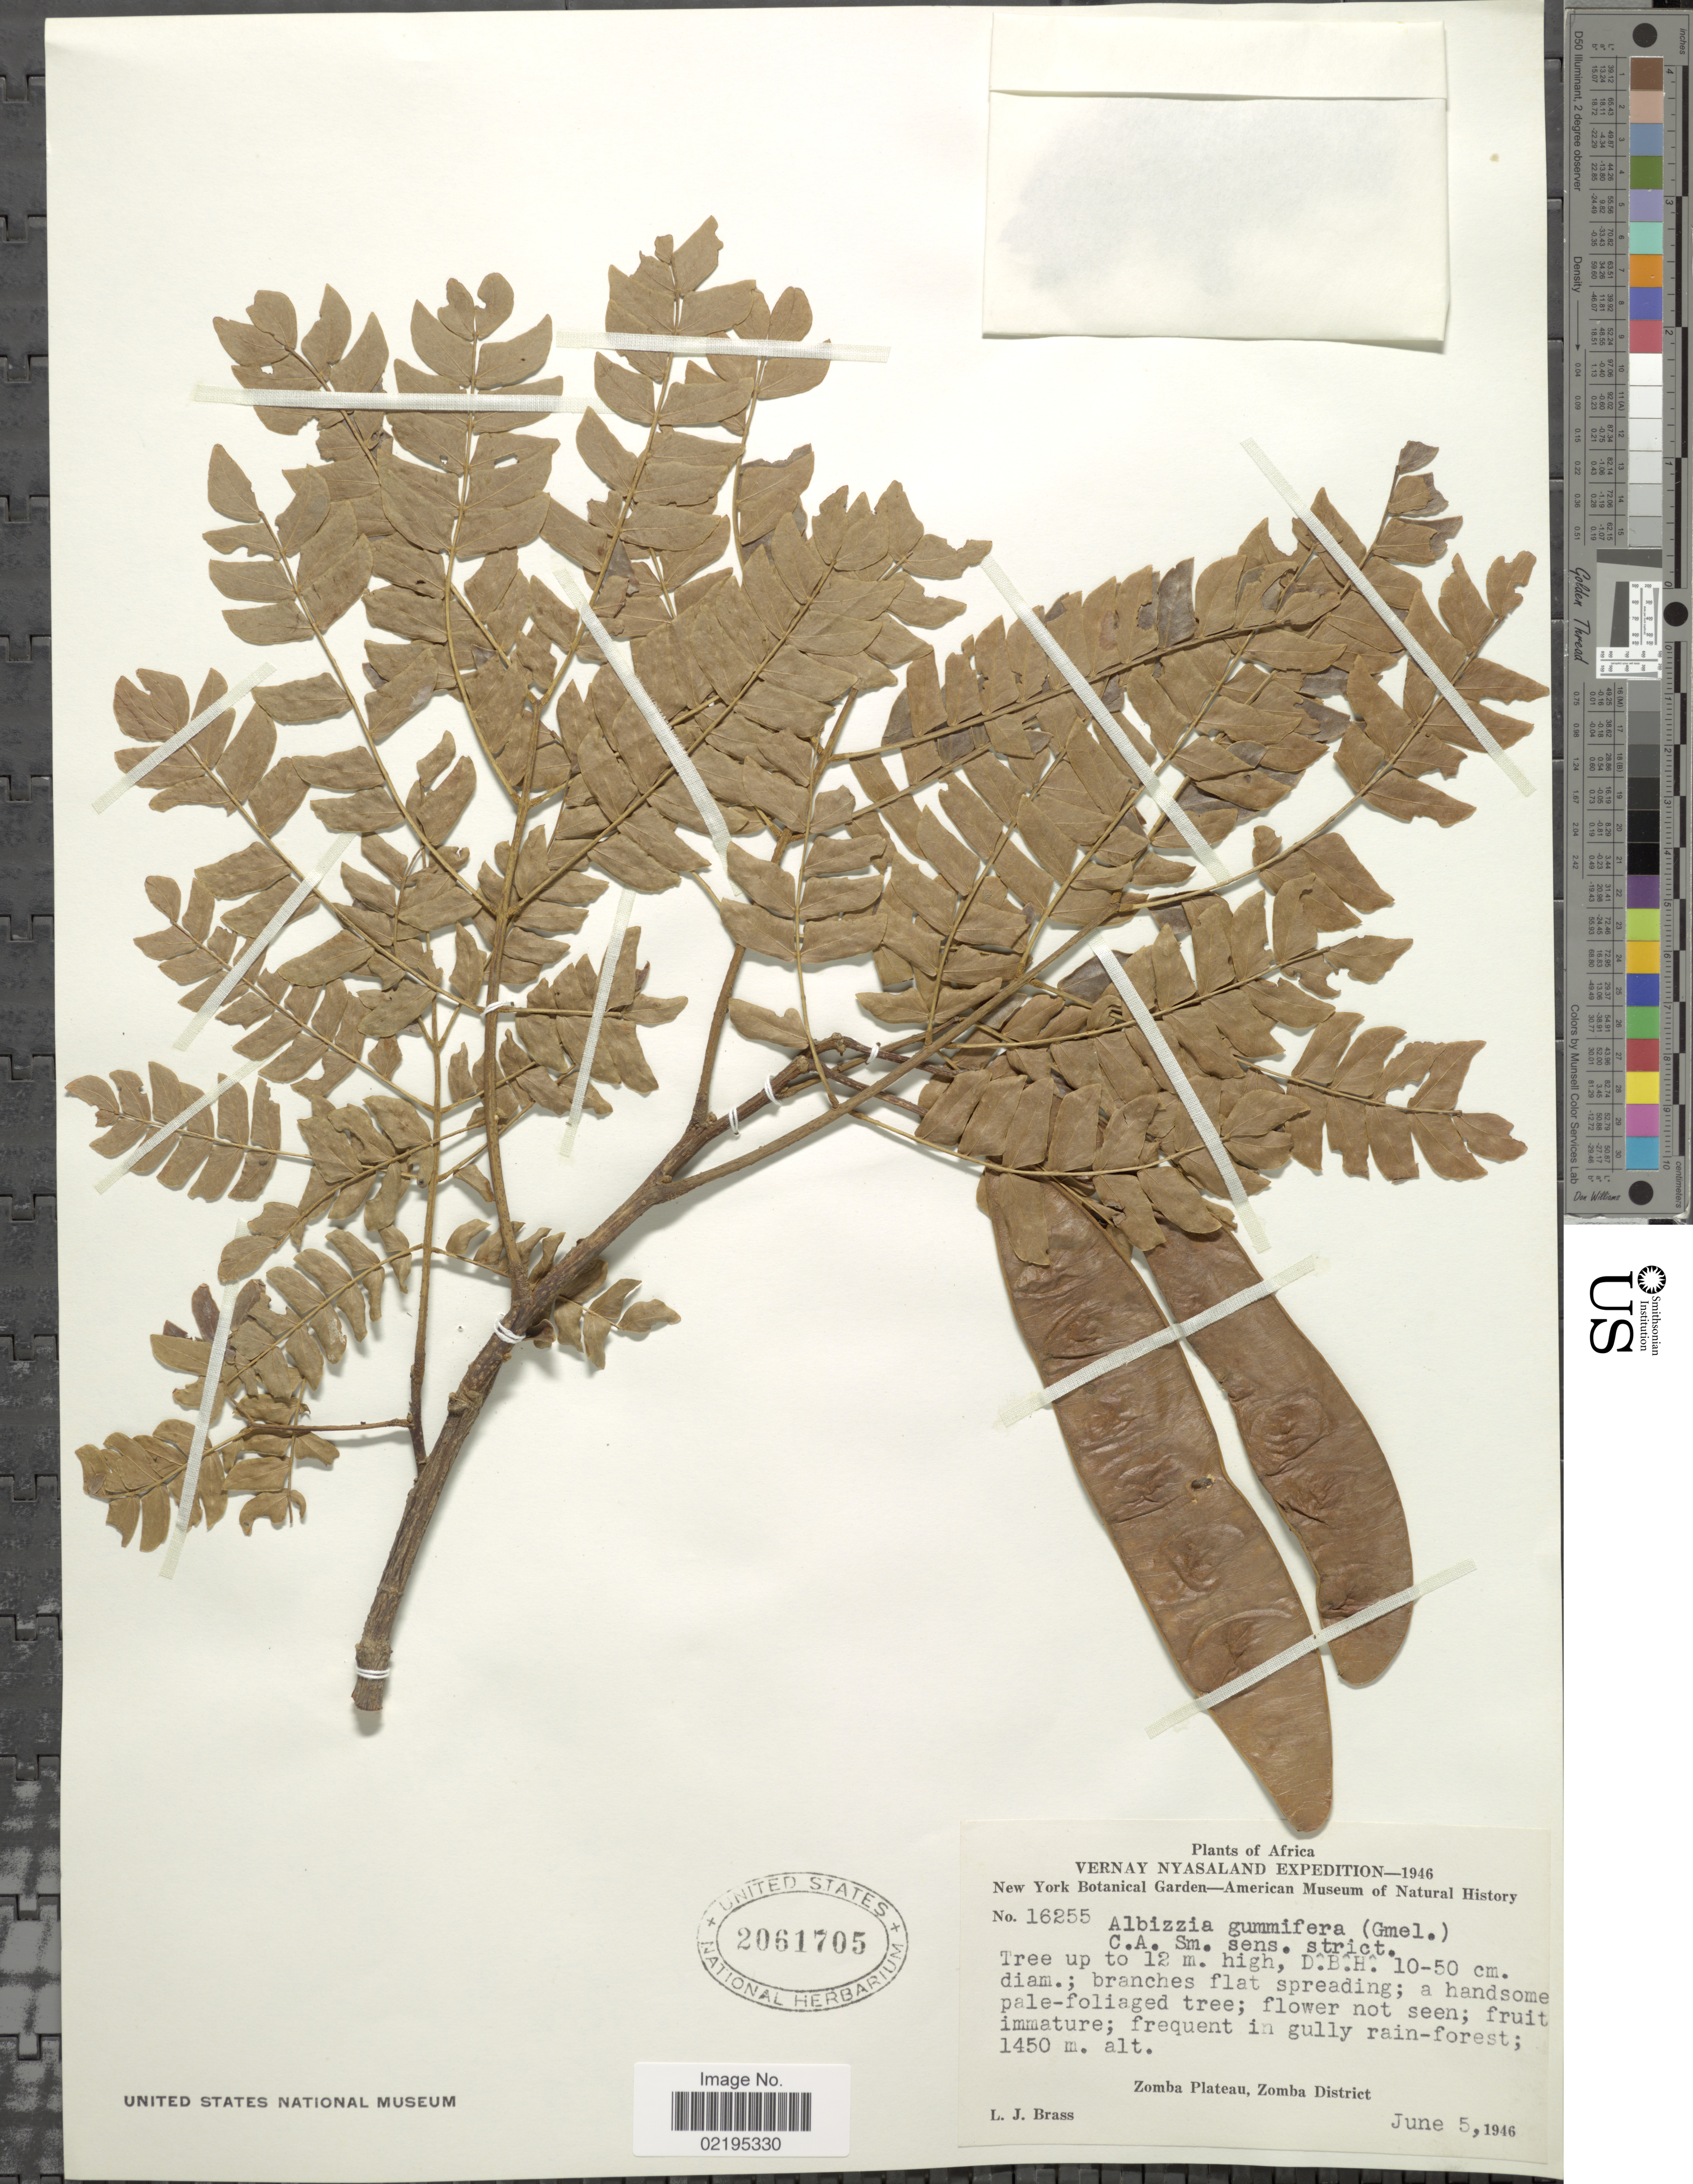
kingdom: Plantae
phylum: Tracheophyta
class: Magnoliopsida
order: Fabales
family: Fabaceae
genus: Albizia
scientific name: Albizia gummifera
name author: (J.F. Gmel.) C.A. Sm.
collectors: L. J. Brass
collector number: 16255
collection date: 1946-06-05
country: Malawi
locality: Vernay Nyasaland, Zomba Plateau, Zomba District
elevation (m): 1450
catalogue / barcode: US 2061705